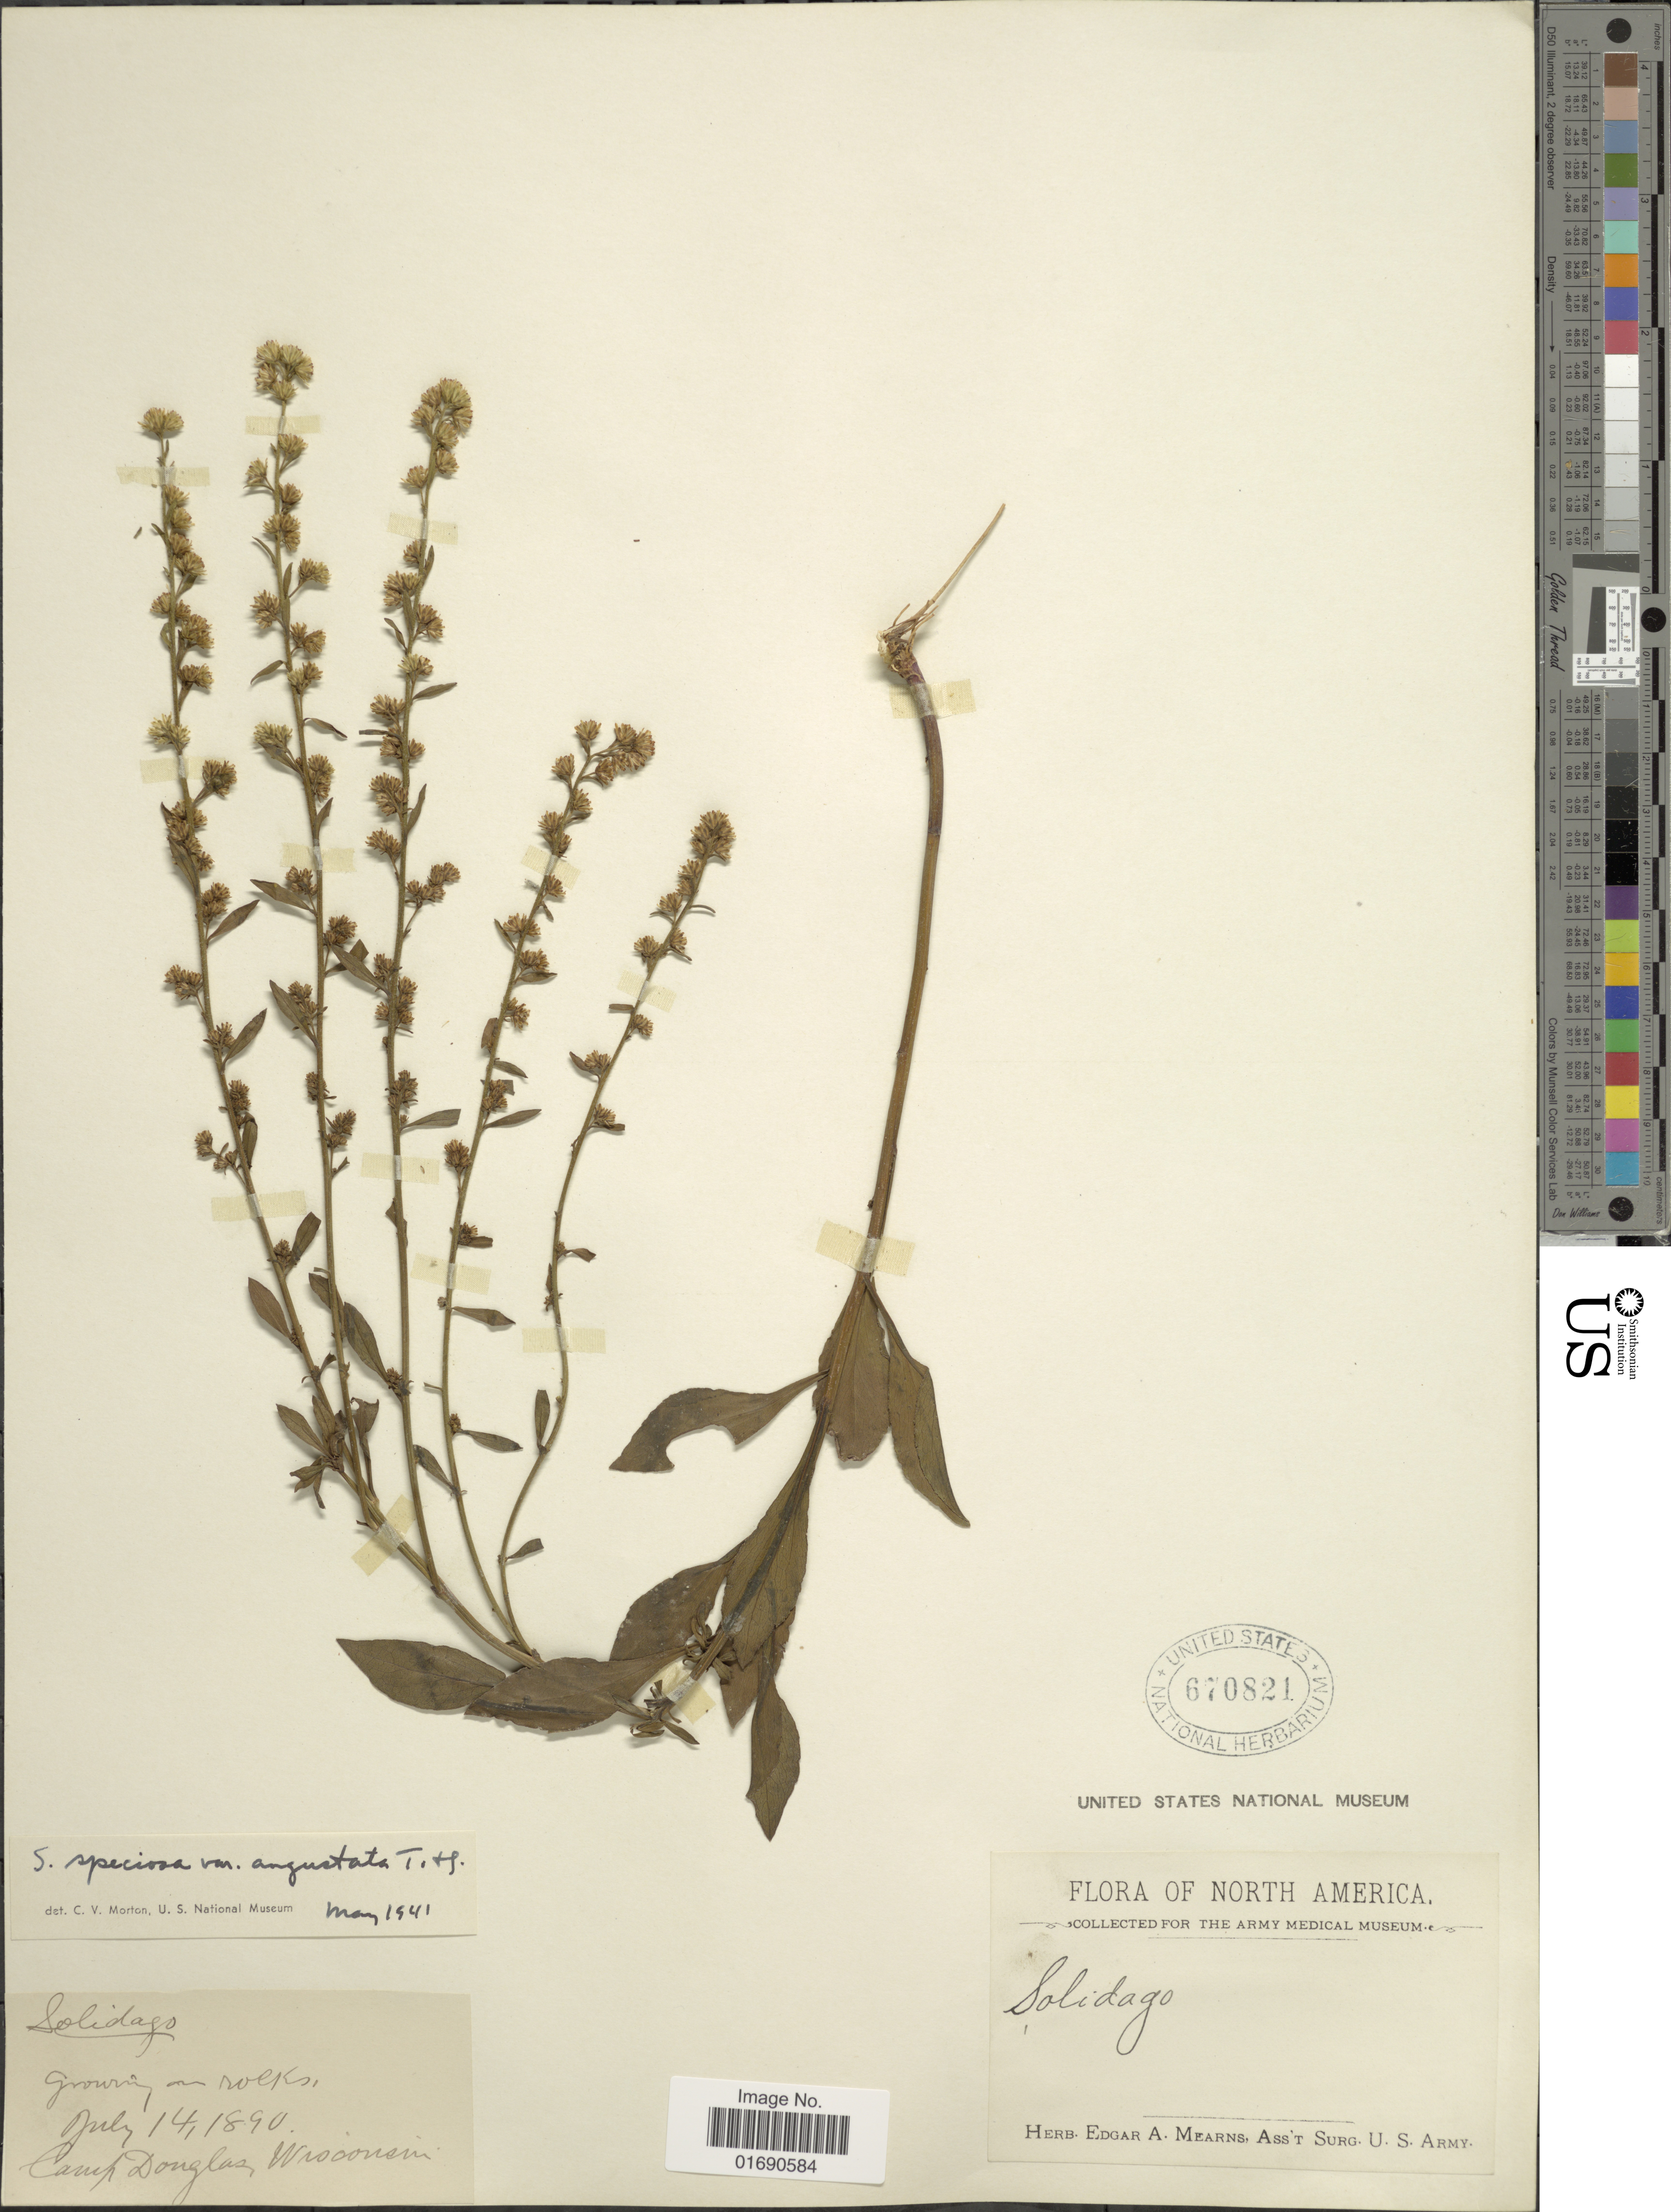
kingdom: Plantae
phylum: Tracheophyta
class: Magnoliopsida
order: Asterales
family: Asteraceae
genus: Solidago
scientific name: Solidago speciosa var. angustata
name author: Torr. & A. Gray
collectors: ex herb. Edgar A. Mearns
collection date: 1890-07-14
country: United States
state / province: Wisconsin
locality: Growing on rock, Camp Douglas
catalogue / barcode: US 670821